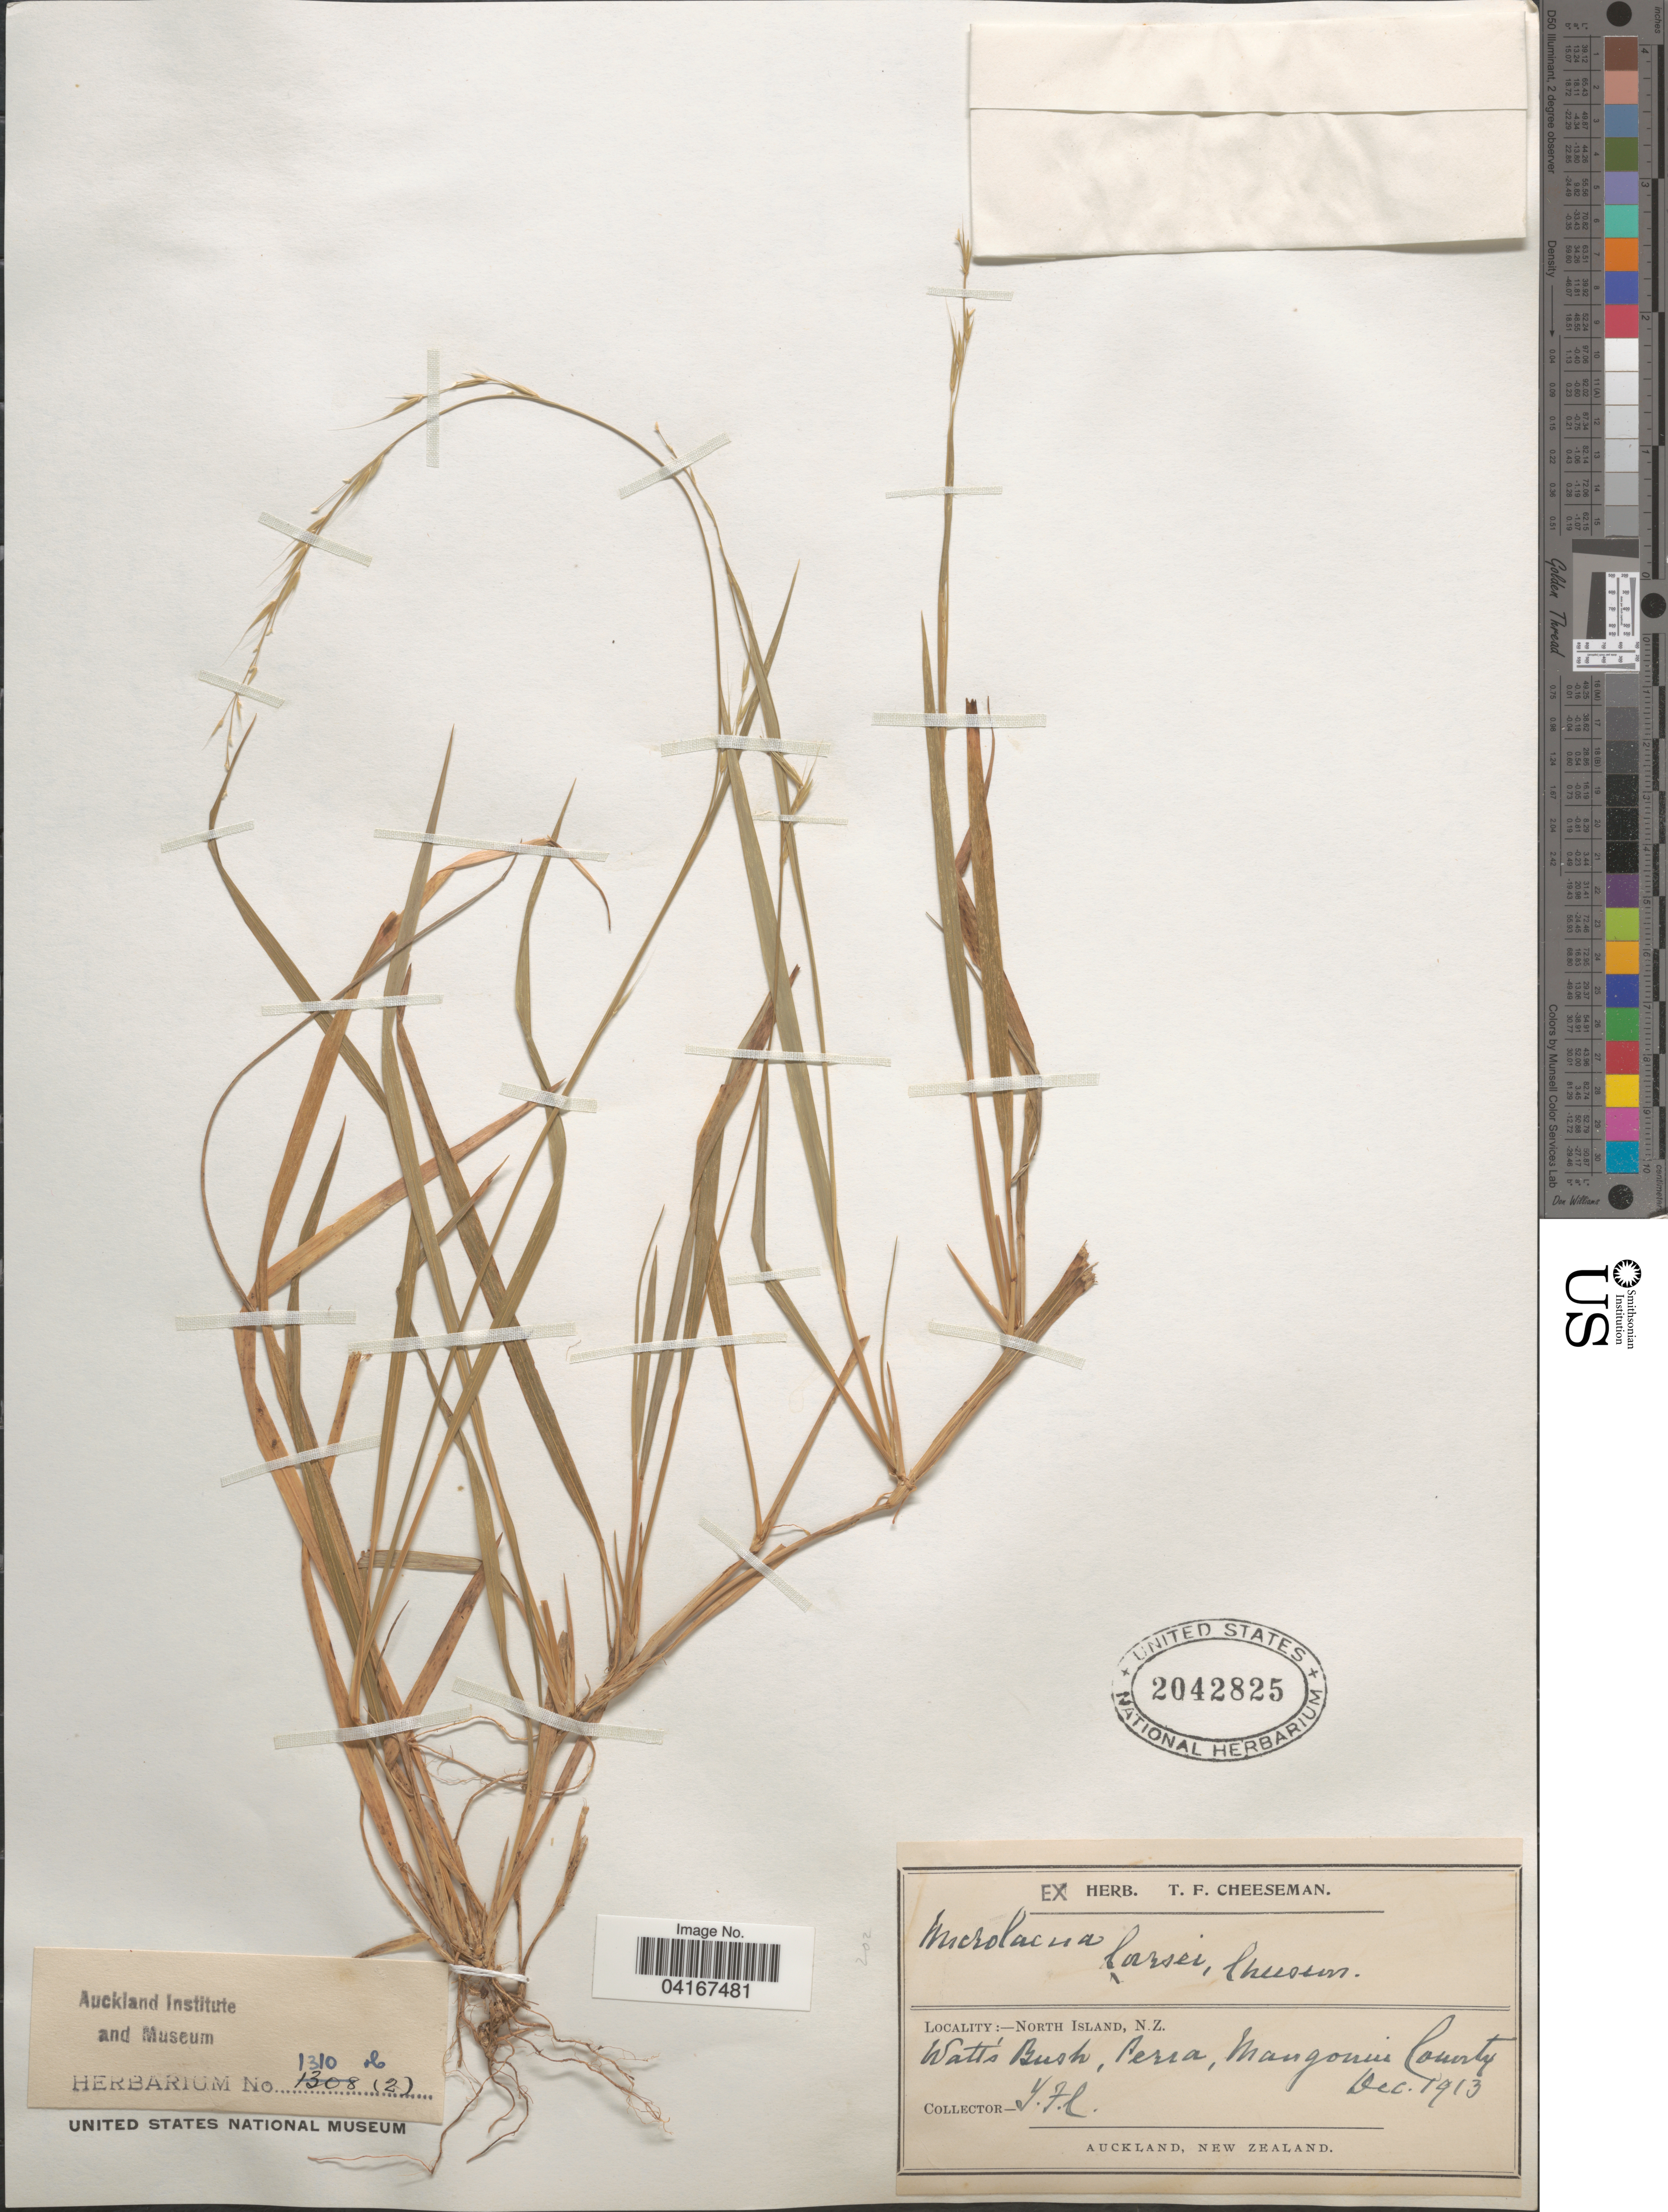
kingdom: Plantae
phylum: Tracheophyta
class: Liliopsida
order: Poales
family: Poaceae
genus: Microlaena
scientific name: Microlaena carsei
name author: Cheeseman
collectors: T. F. Cheeseman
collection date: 1913-12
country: New Zealand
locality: North Island. Watt's Bush, Peria, Mangonui County.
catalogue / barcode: US 2042825